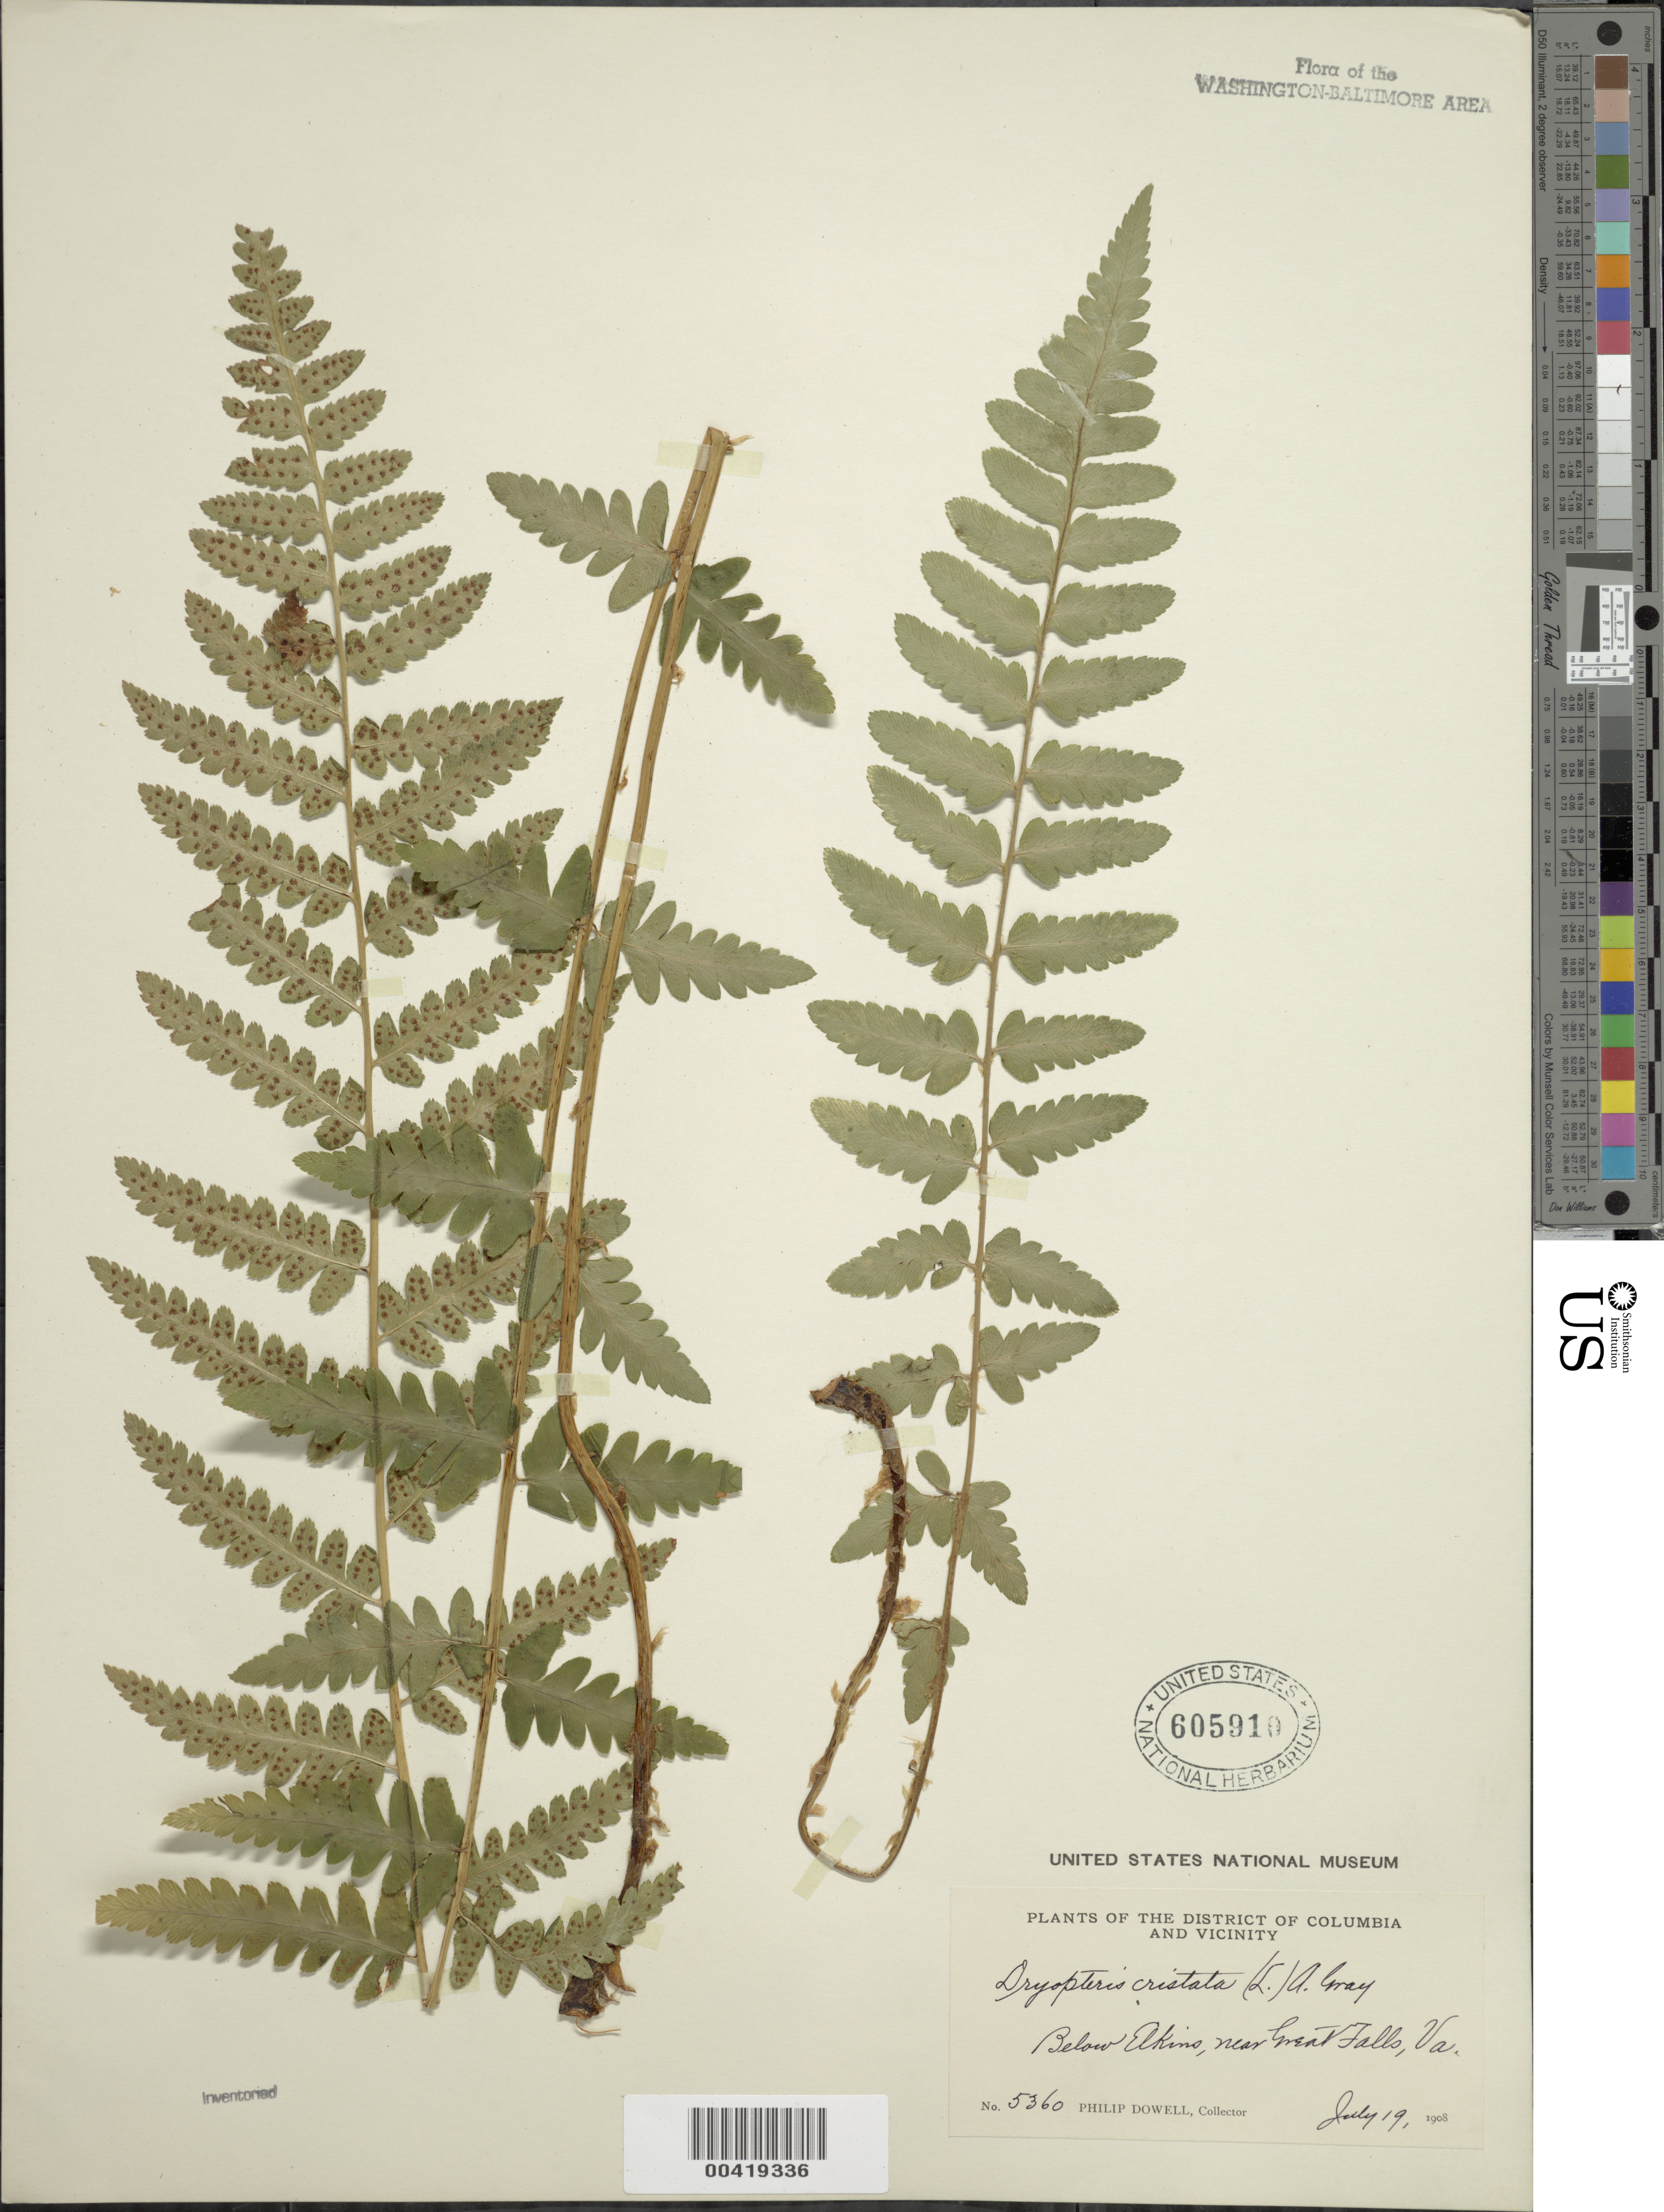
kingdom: Plantae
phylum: Tracheophyta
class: Polypodiopsida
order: Polypodiales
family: Dryopteridaceae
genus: Dryopteris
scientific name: Dryopteris cristata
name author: (L.) A. Gray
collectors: P. Dowell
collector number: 5360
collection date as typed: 19 Jul 1908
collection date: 1908-07-19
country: United States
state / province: Virginia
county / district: Fairfax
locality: Great Falls, below Elkins Station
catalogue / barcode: US 605910